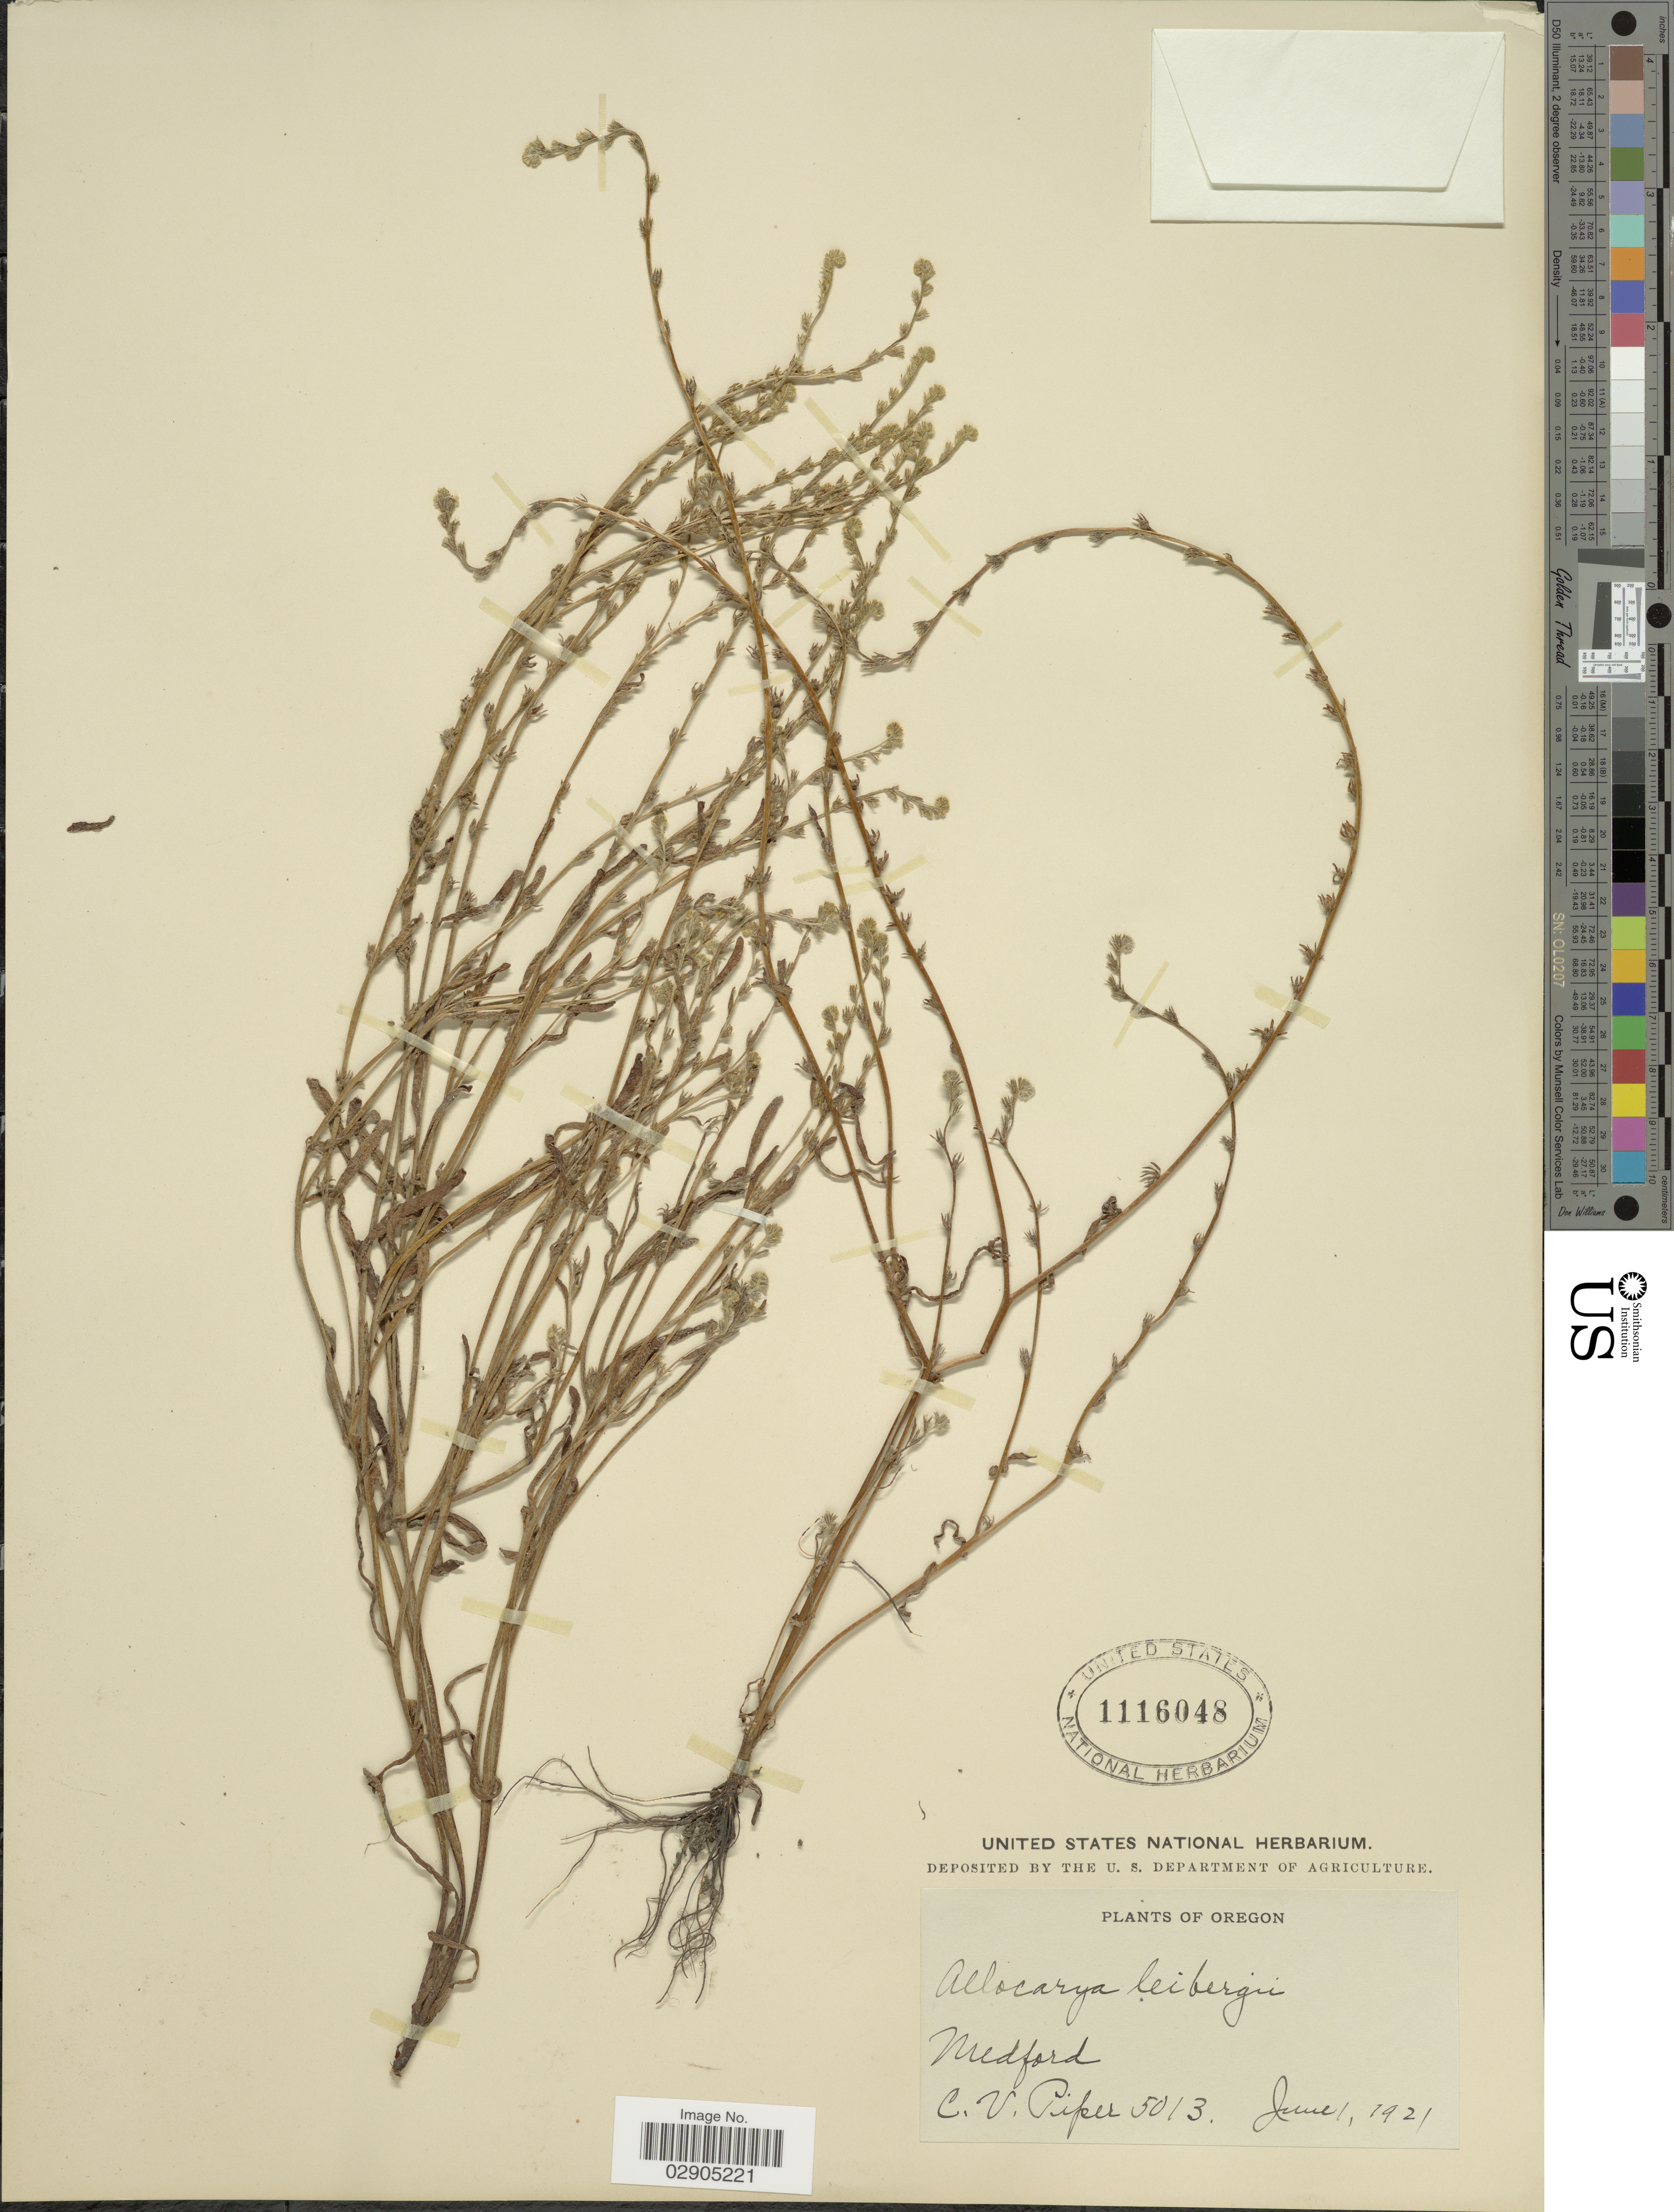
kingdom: Plantae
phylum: Tracheophyta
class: Magnoliopsida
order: Boraginales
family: Boraginaceae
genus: Allocarya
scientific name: Allocarya leibergii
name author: Piper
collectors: C. V. Piper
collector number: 5013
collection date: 1921-06-01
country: United States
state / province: Oregon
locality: Medford.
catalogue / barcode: US 1116048